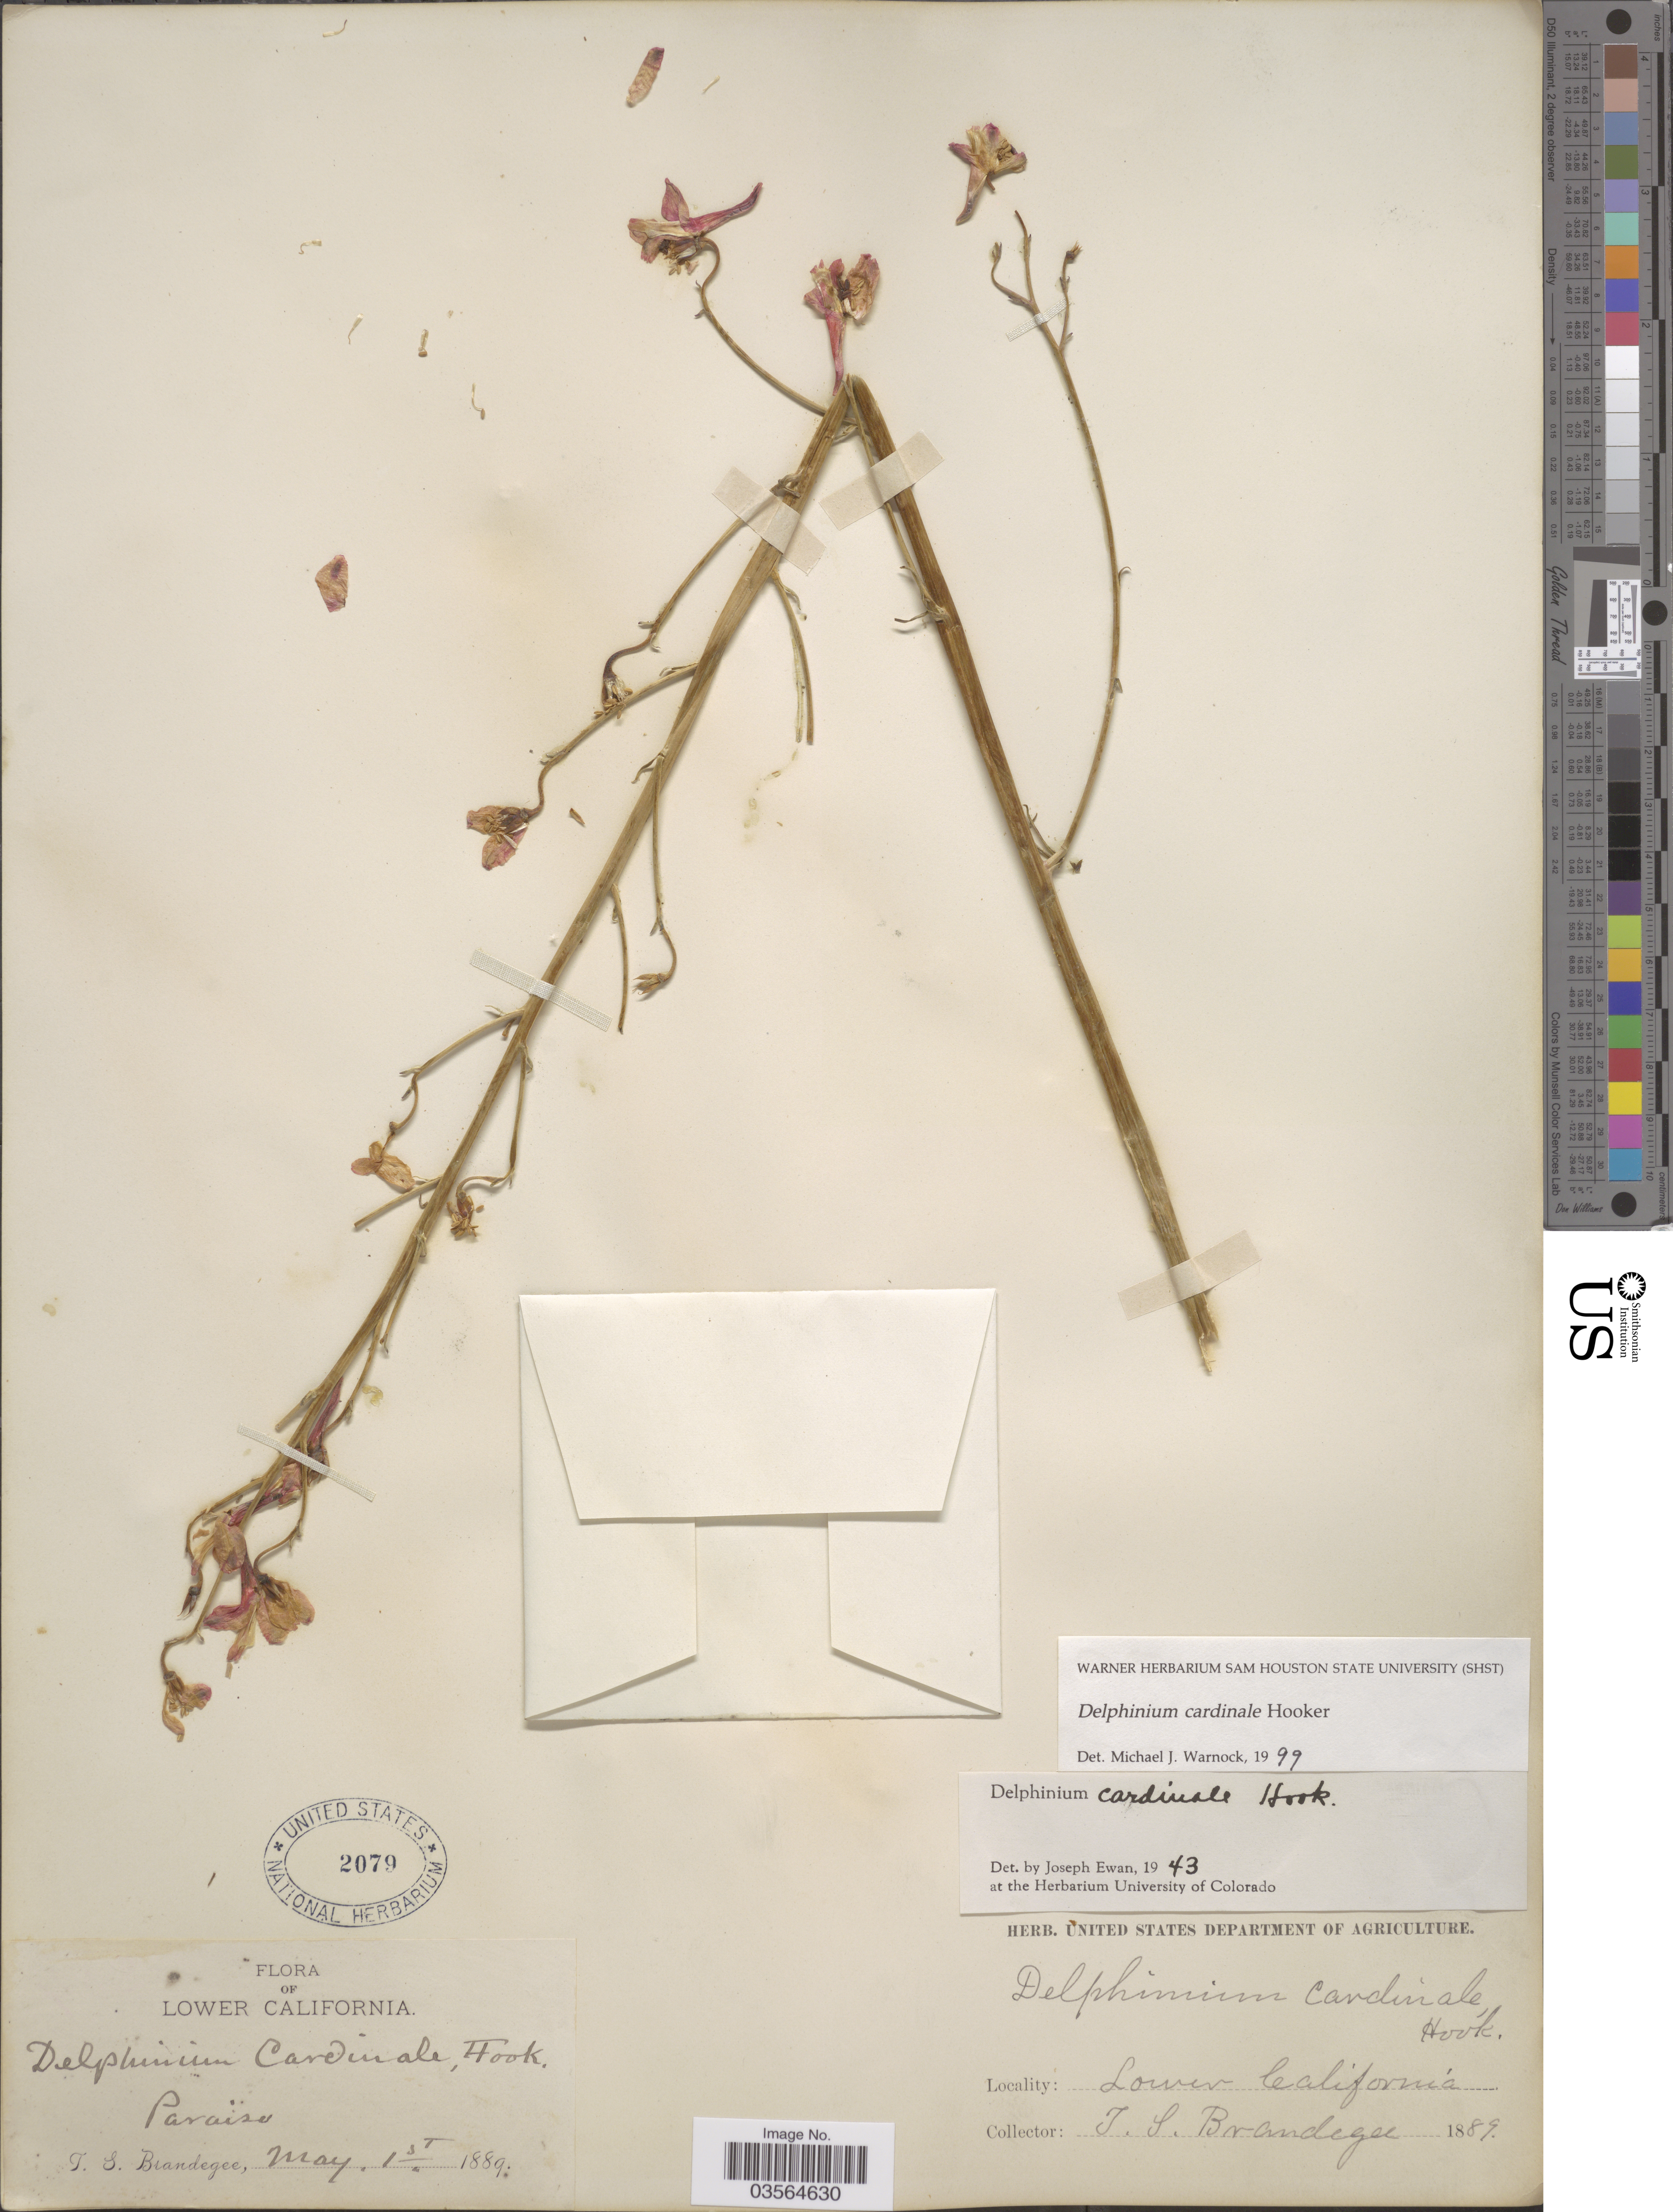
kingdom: Plantae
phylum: Tracheophyta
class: Magnoliopsida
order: Ranunculales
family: Ranunculaceae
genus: Delphinium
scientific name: Delphinium cardinale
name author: Hook.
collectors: T. S. Brandegee (herbarium)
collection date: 1889-05-01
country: Mexico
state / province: Baja California Norte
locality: Lower California. Paraïso.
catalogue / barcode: US 2079